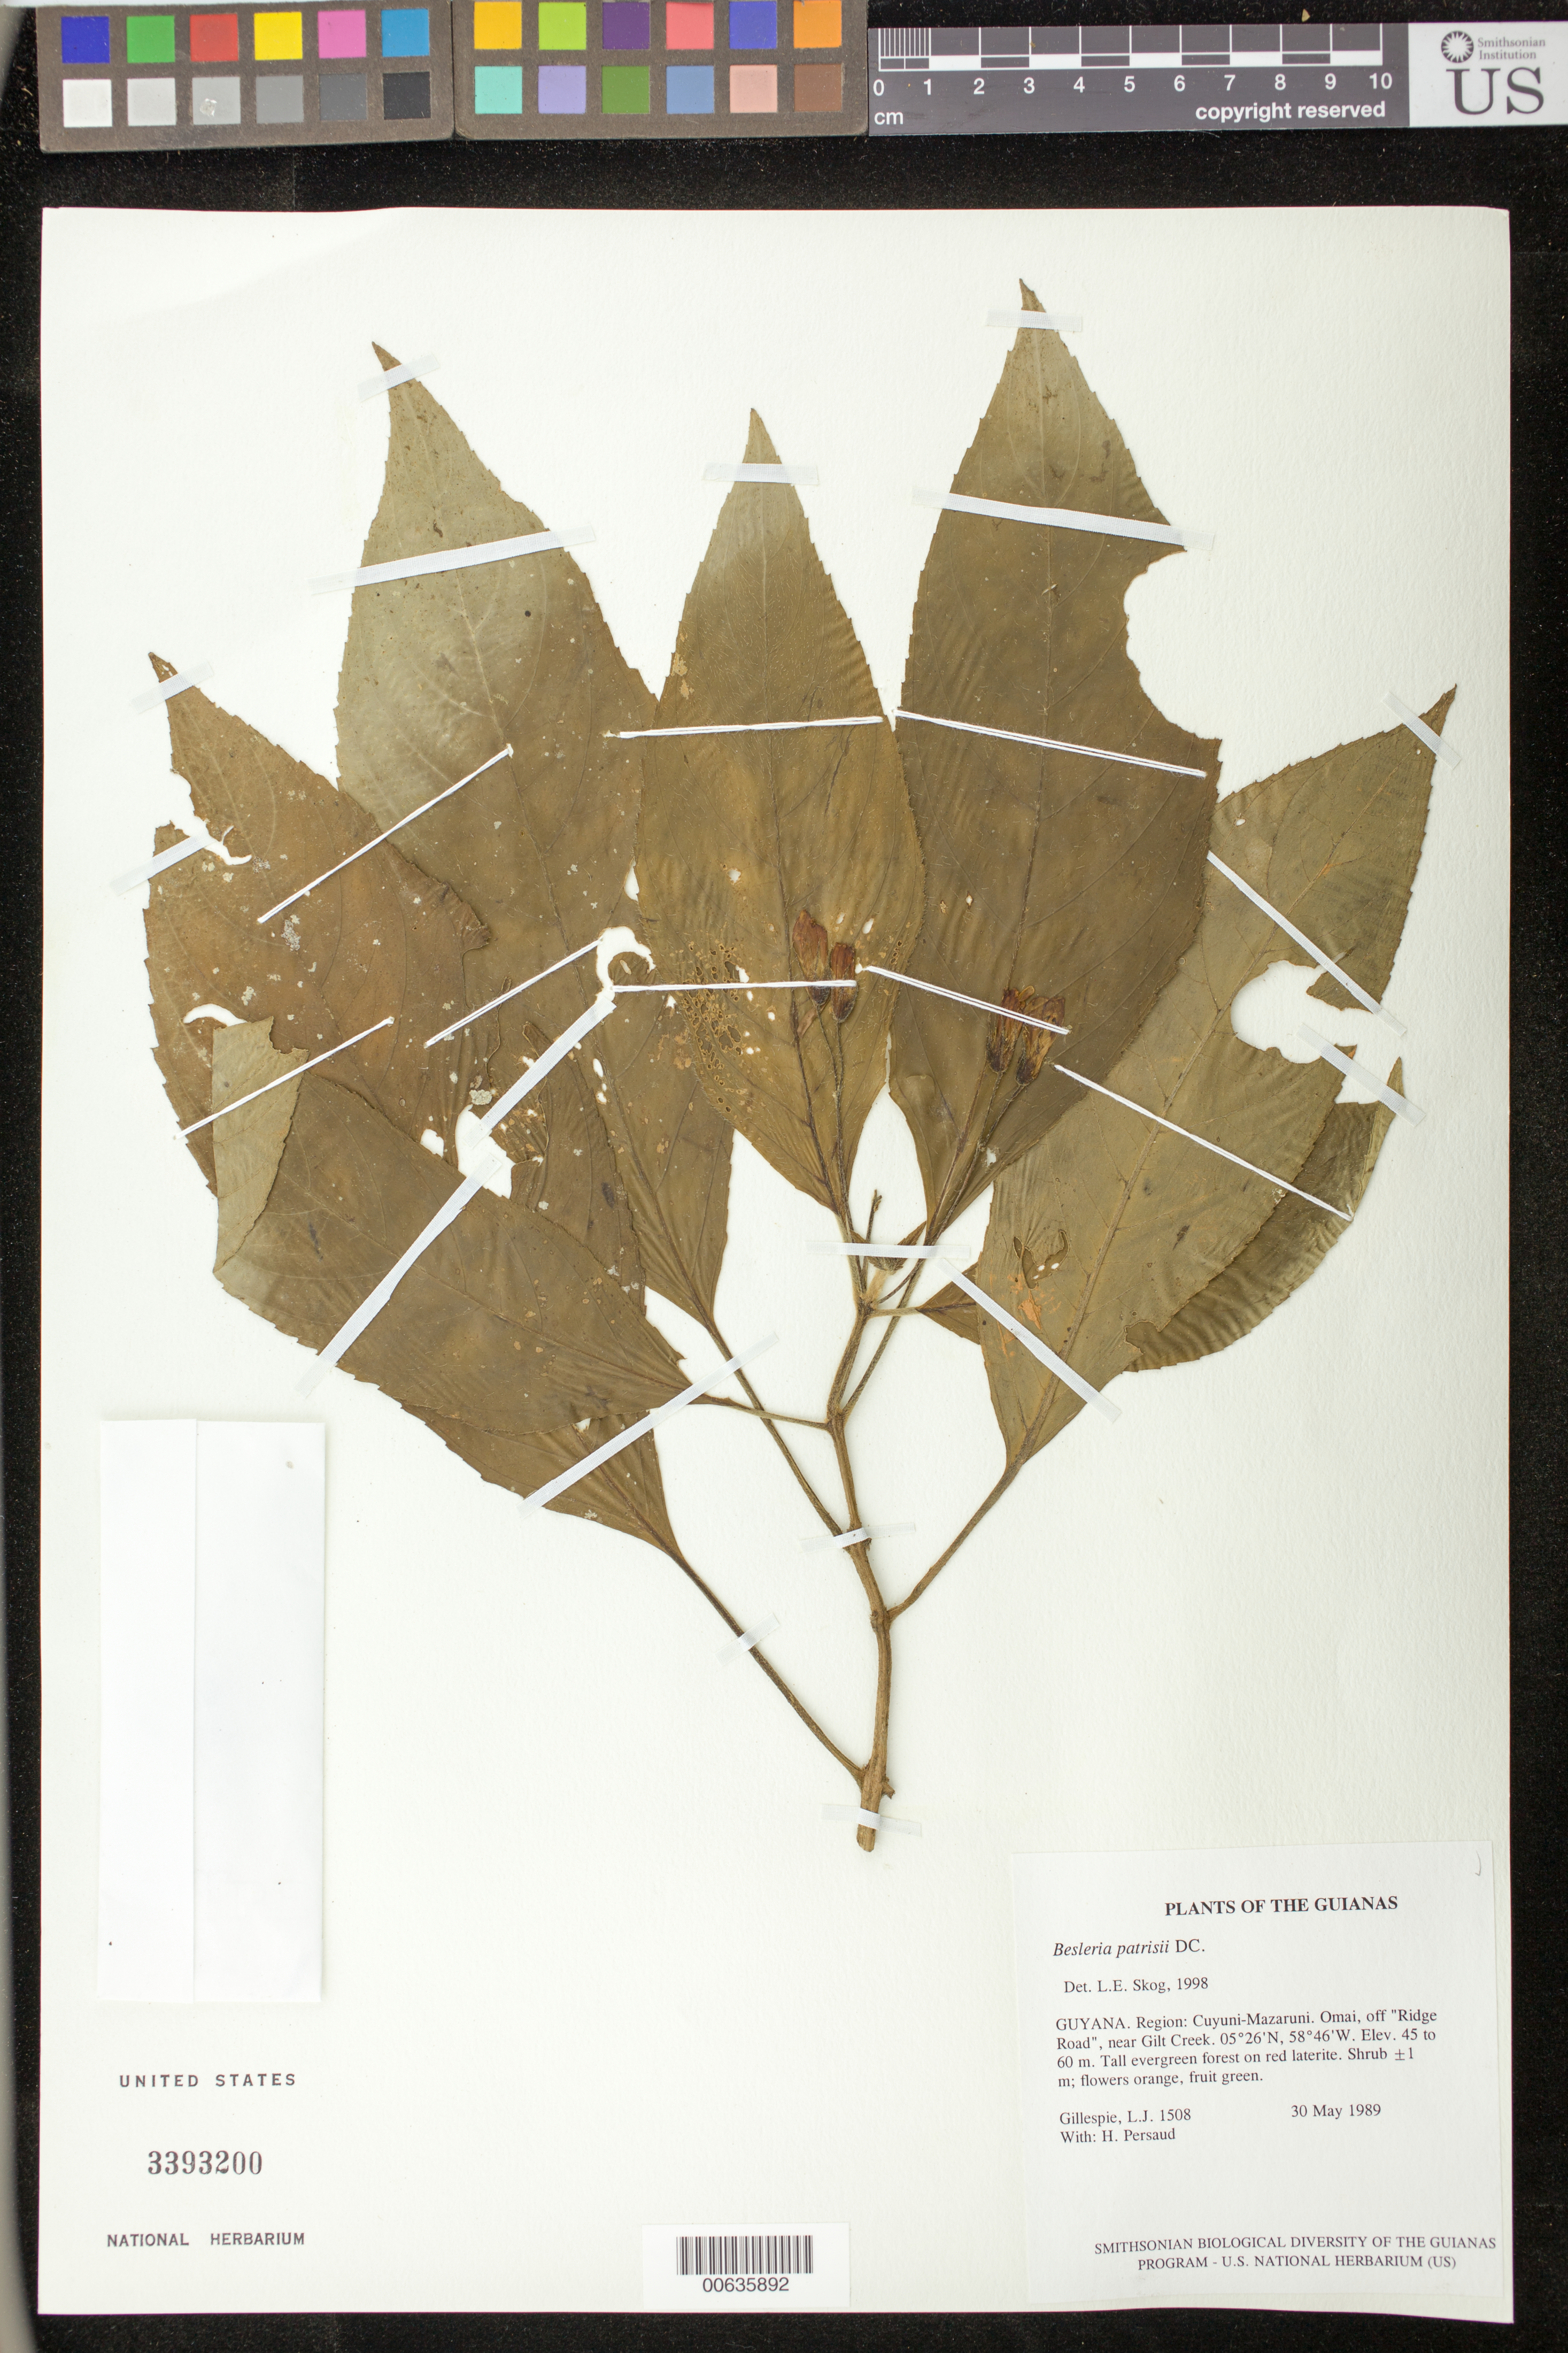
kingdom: Plantae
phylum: Tracheophyta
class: Magnoliopsida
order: Lamiales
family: Gesneriaceae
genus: Besleria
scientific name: Besleria patrisii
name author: DC.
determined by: Skog, Laurence E.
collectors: L. J. Gillespie & H. Persaud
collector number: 1508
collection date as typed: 30 May 1989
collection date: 1989-05-30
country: Guyana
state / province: Cuyuni-Mazaruni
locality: Omai, off "Ridge Road" near Gilt Creek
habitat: Tall evergreen forest on red laterite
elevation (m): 45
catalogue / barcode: US 3393200